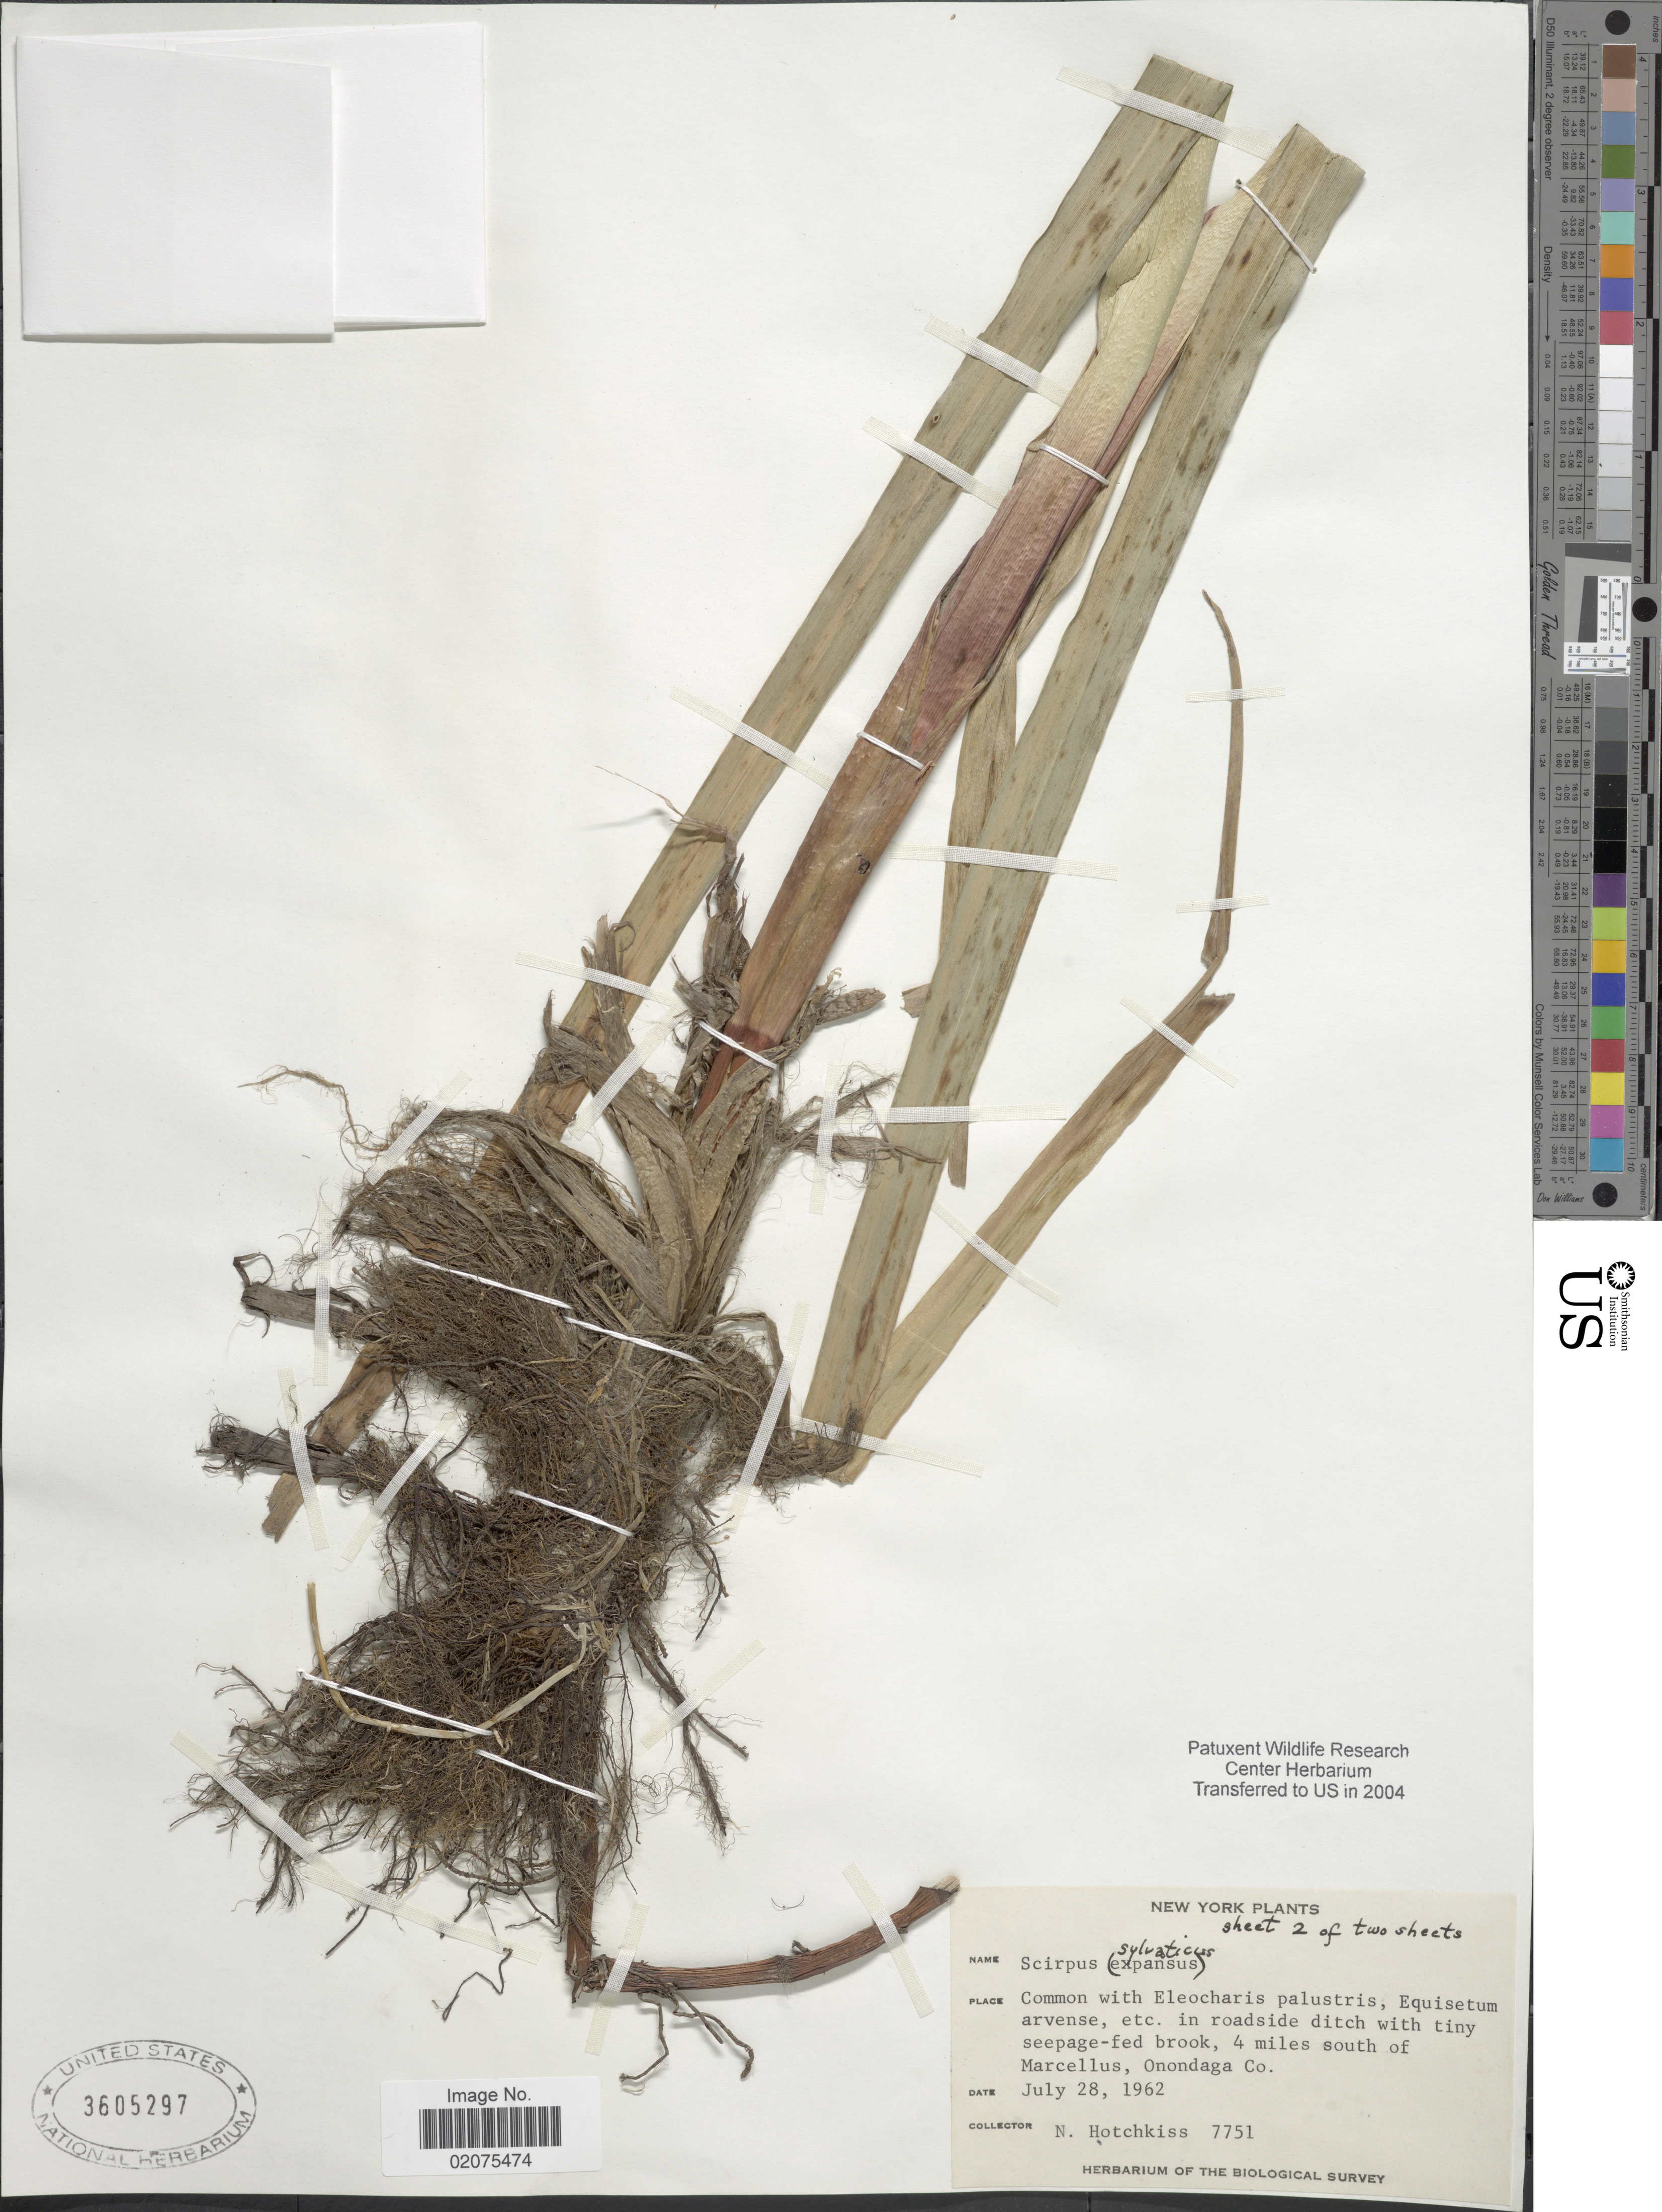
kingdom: Plantae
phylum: Tracheophyta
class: Liliopsida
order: Poales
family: Cyperaceae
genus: Scirpus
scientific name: Scirpus expansus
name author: Fernald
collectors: N. Hotchkiss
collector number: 7751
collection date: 1962-07-28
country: United States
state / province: New York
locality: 4 miles south of Marcellus, Onondaga Co.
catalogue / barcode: US 3605297